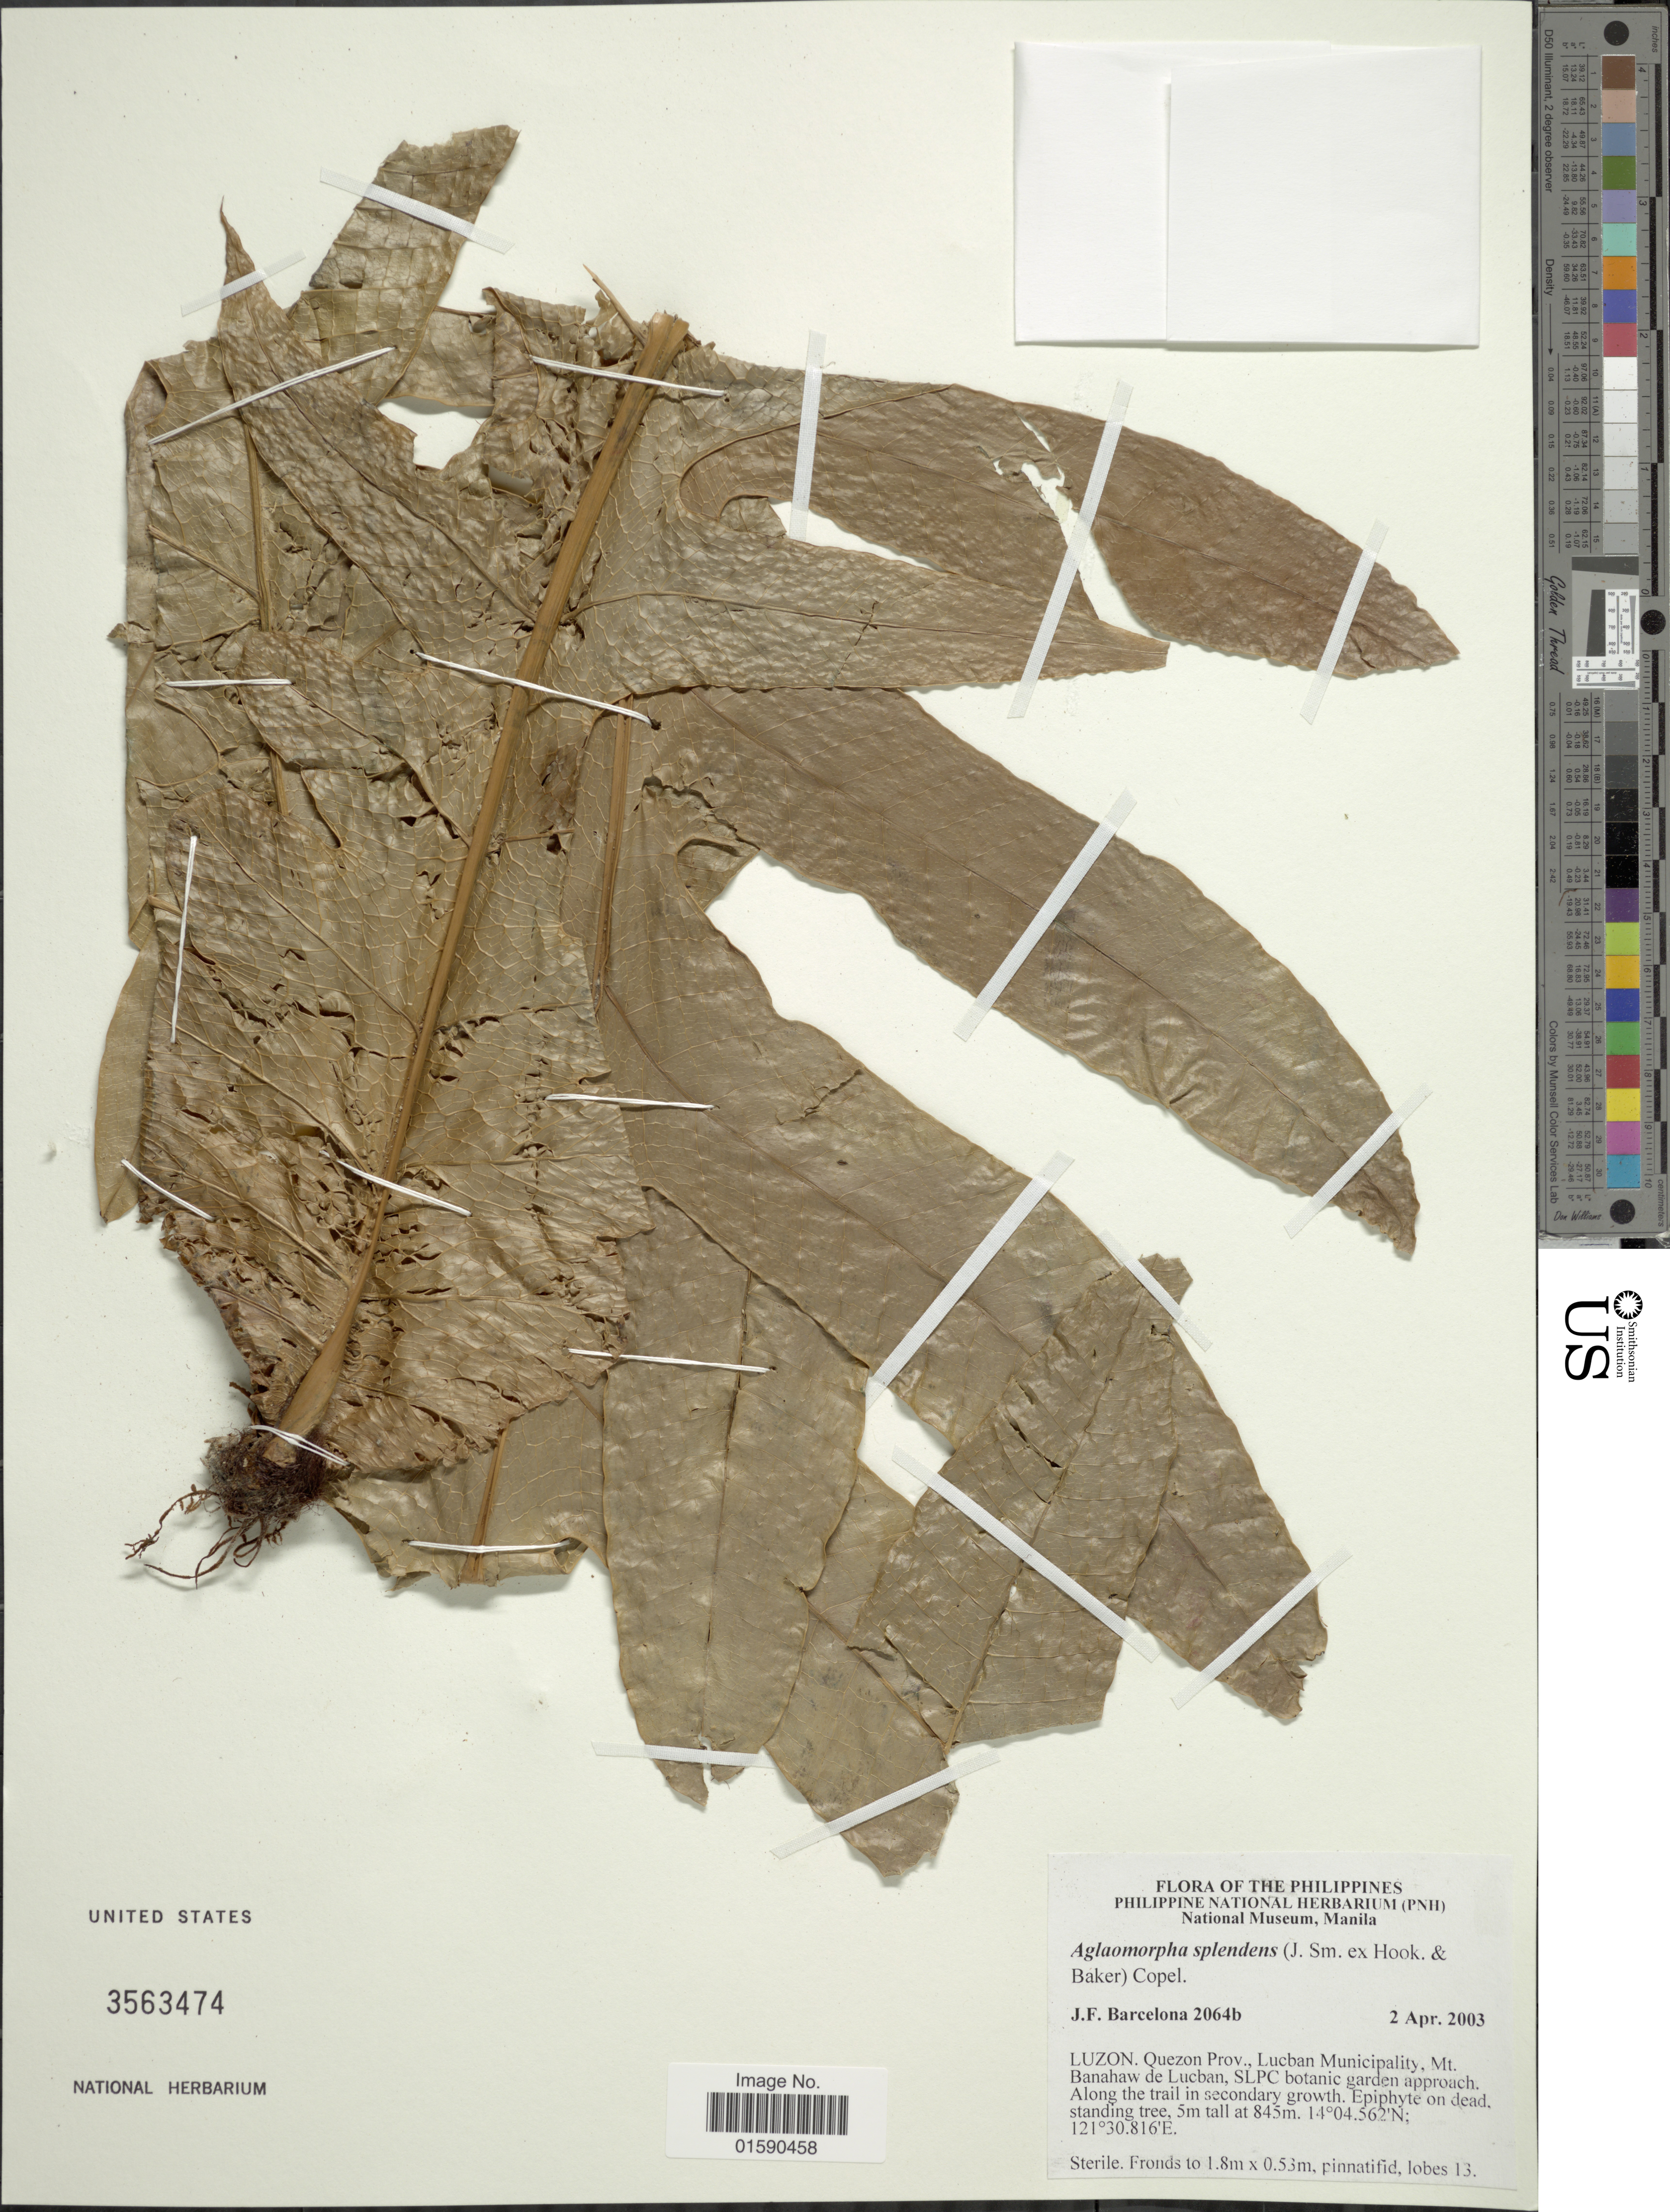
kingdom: Plantae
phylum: Tracheophyta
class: Polypodiopsida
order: Polypodiales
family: Polypodiaceae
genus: Aglaomorpha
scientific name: Aglaomorpha splendens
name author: (J. Sm.) Copel.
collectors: J. F. Barcelona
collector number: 2064b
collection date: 2003-04-02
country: Philippines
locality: Luzon. Quezon Prov., Lucban Municipality, Mt. Banahaw de Lucban, SLPC botanic garden approach. Along the trail in secondary growth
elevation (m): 845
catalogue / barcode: US 3563474